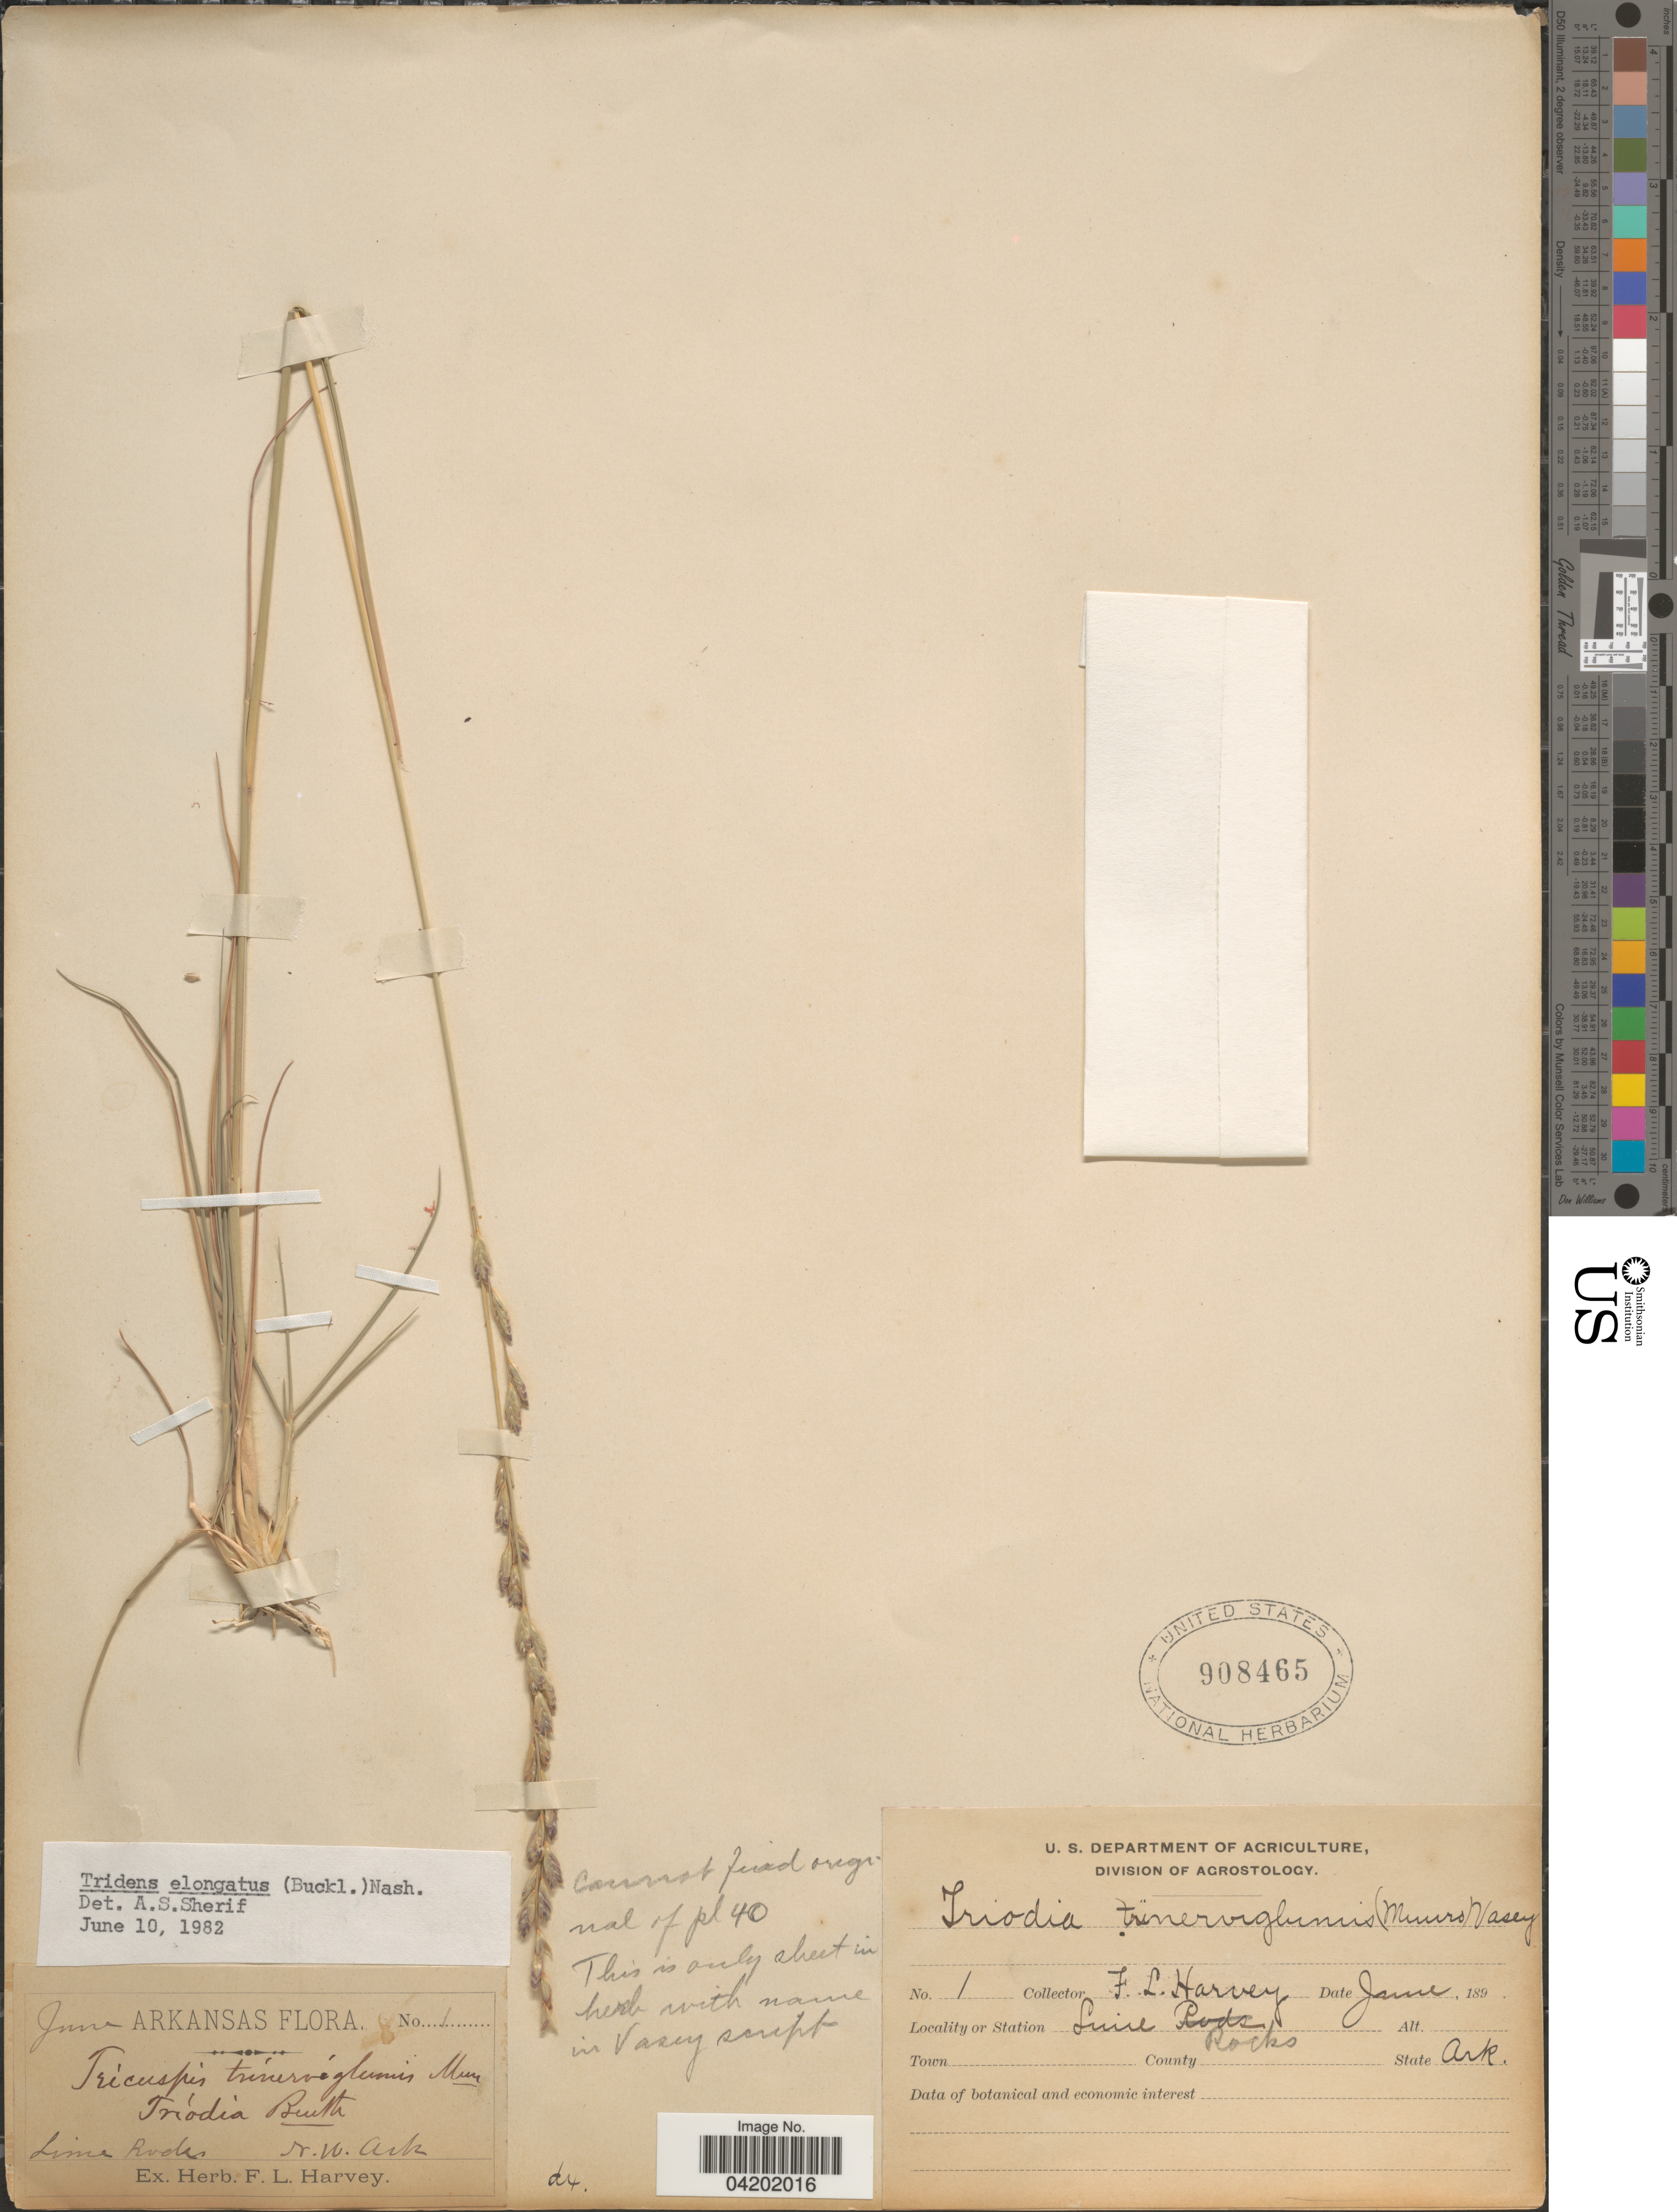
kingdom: Plantae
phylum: Tracheophyta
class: Liliopsida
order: Poales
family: Poaceae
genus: Tridentopsis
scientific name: Tridentopsis mutica var. elongata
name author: P.M. Peterson & Romasch.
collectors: F. L. Harvey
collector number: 1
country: United States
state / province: Arkansas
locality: Lime Rocks N.W. Ark.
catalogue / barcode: US 908465